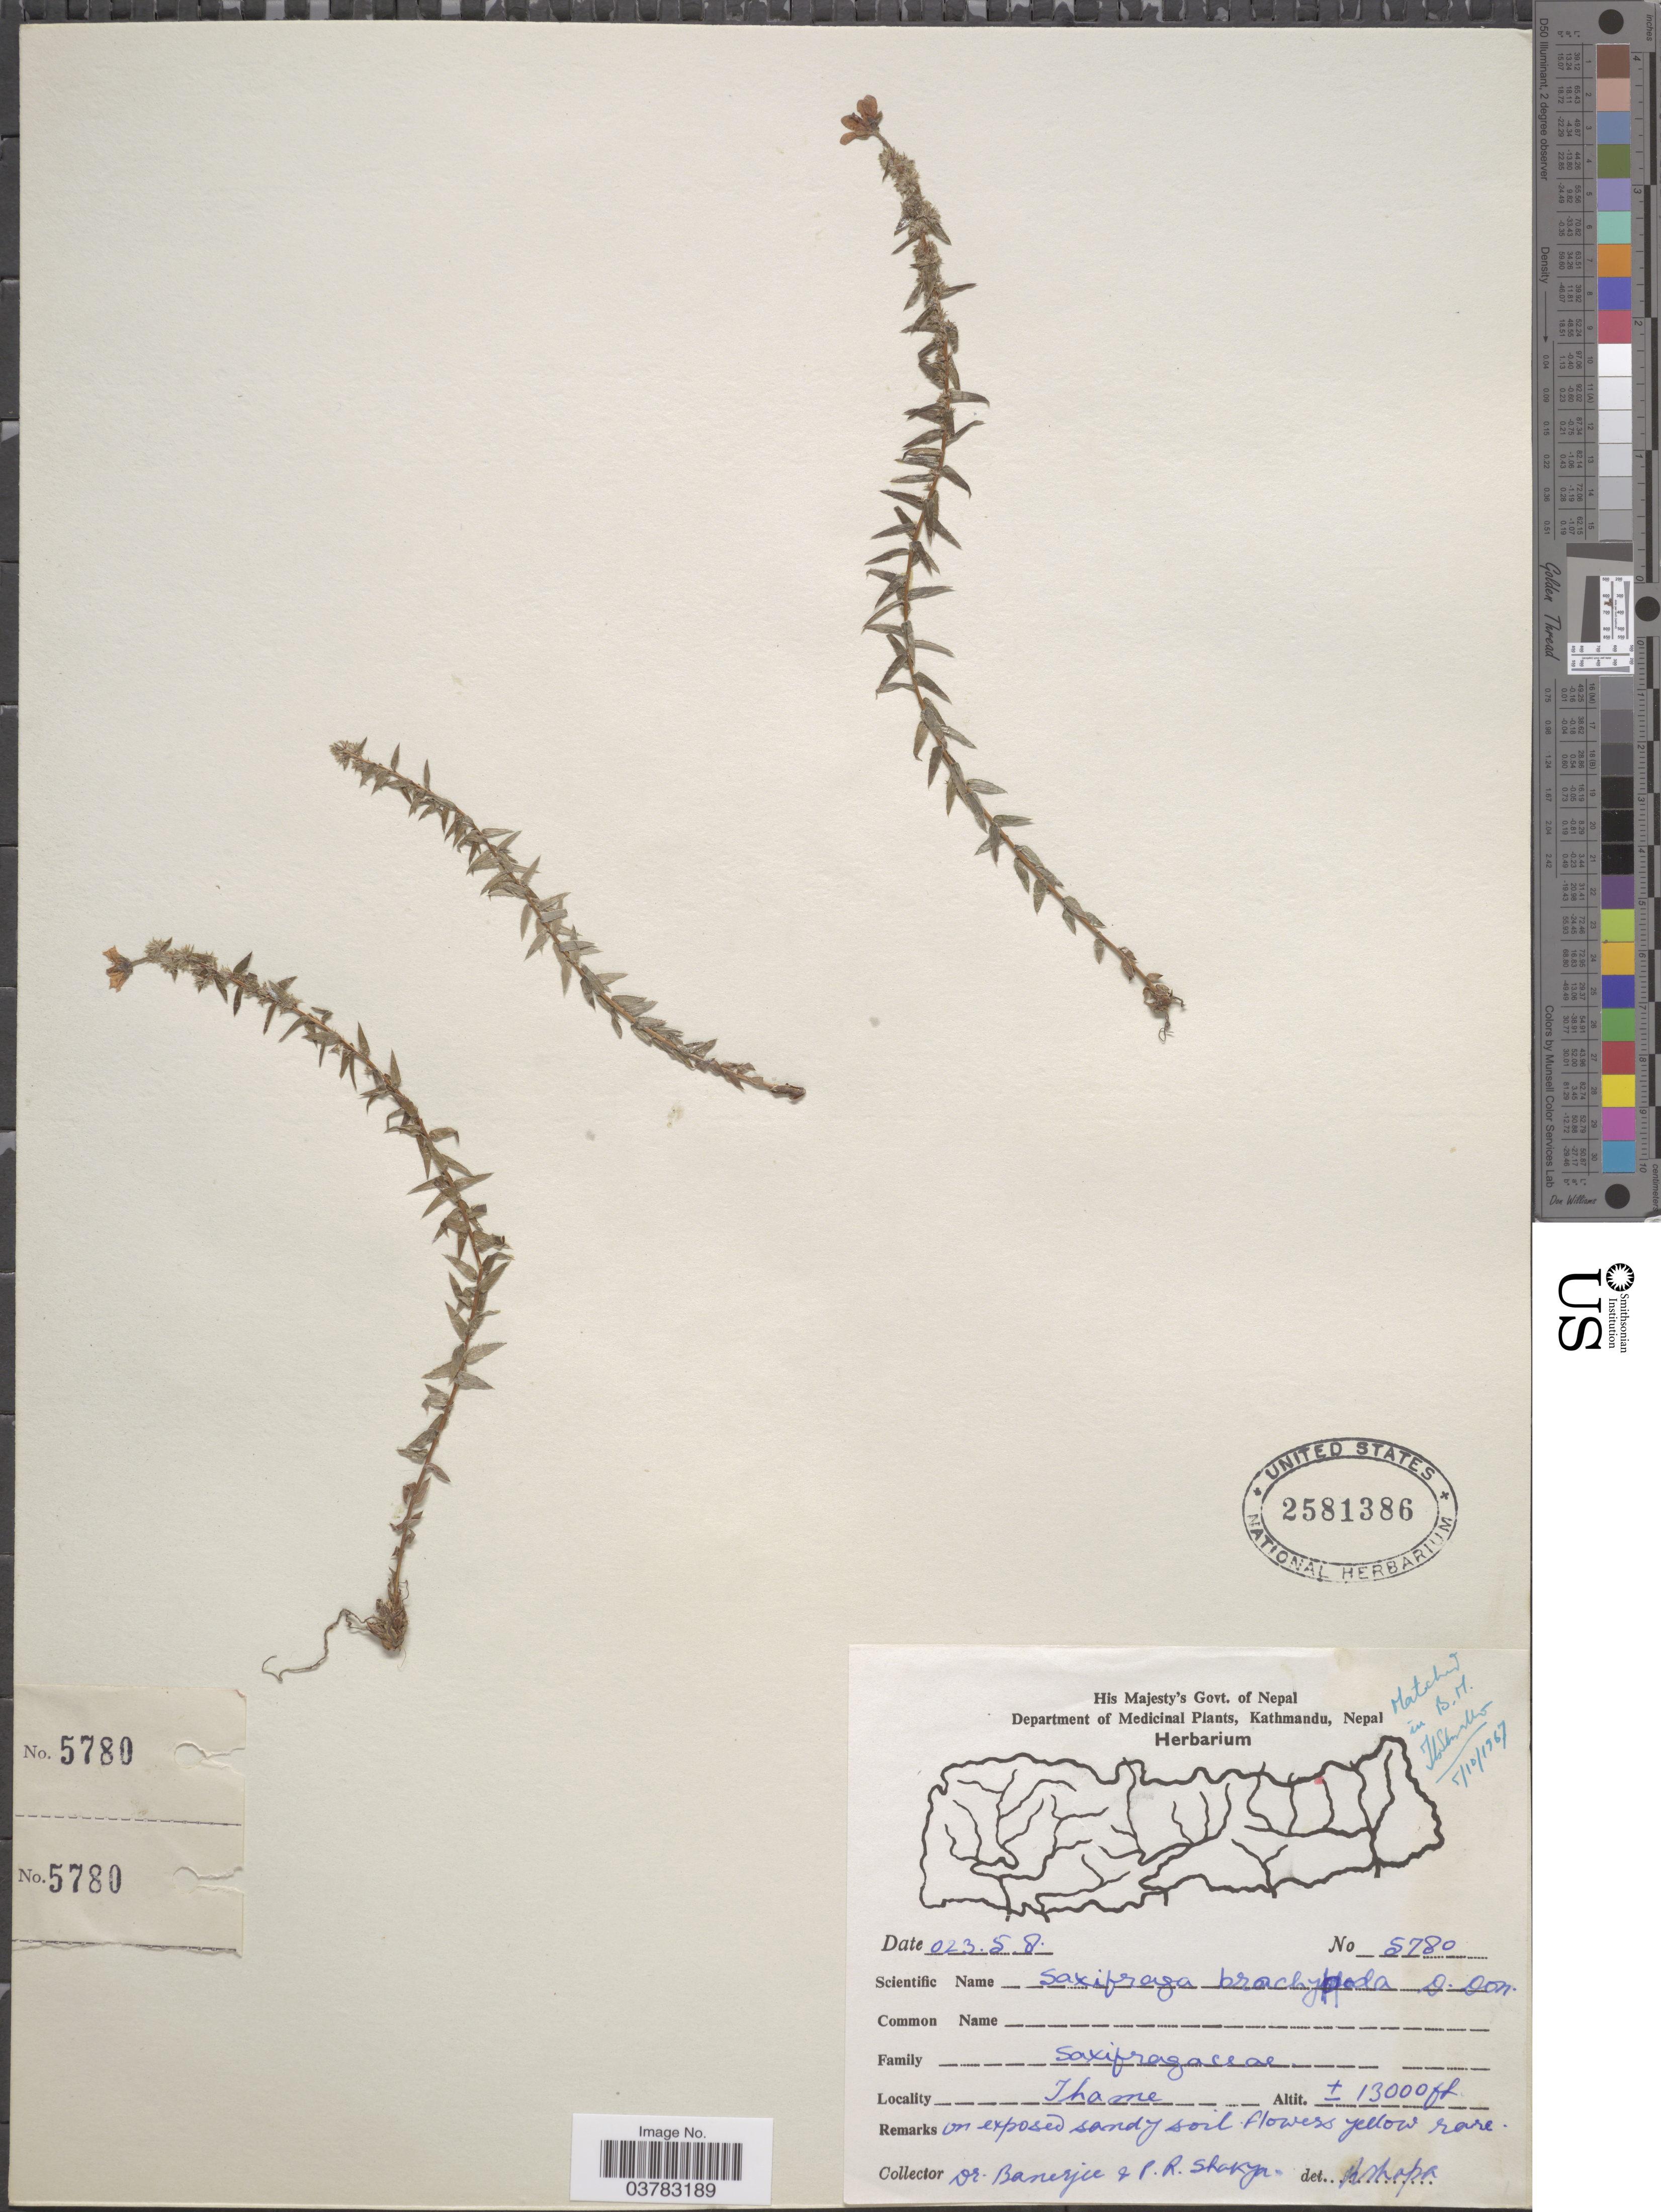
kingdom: Plantae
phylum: Tracheophyta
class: Magnoliopsida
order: Saxifragales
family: Saxifragaceae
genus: Saxifraga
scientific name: Saxifraga brachypoda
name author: D. Don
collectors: Banerjee & P. Shakya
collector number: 5780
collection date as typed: Transcribed d/m/y: 8/5/23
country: Nepal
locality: Thame.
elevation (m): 3962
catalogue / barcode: US 2581386